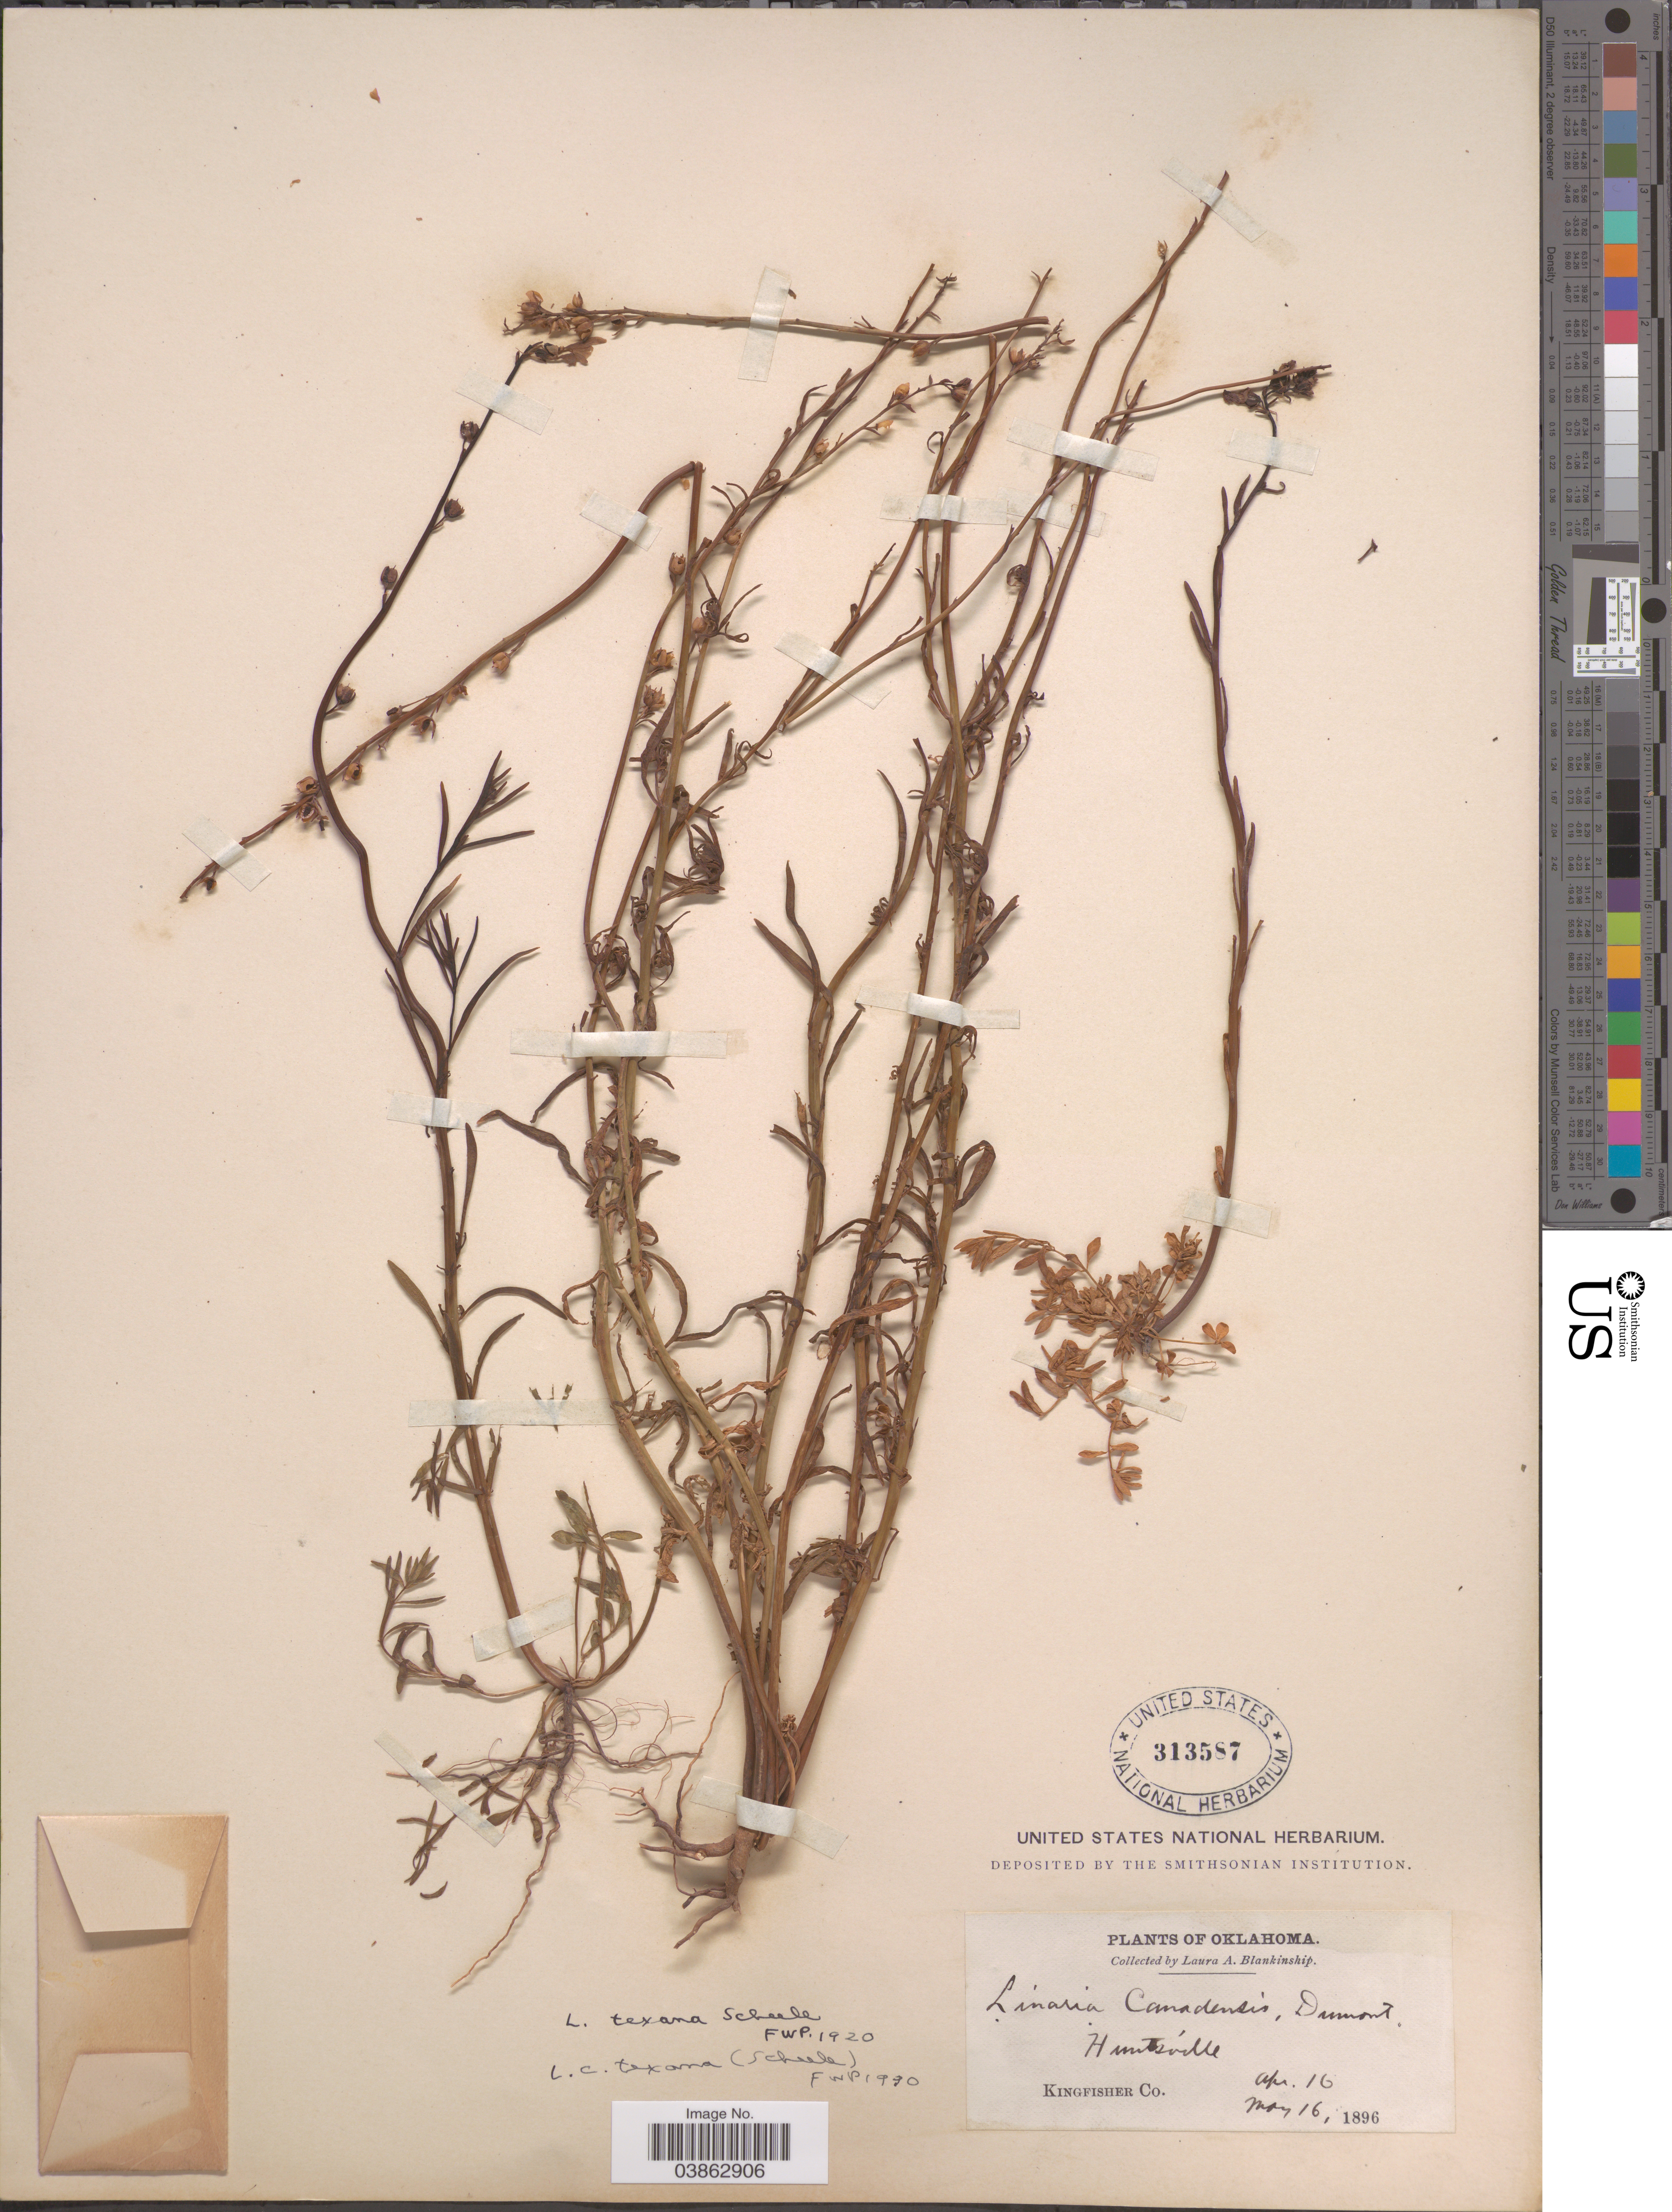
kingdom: Plantae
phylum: Tracheophyta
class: Magnoliopsida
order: Lamiales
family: Plantaginaceae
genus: Linaria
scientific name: Linaria texana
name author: Scheele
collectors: L. A. Blankinship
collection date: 1896-04-16/1896-05-16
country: United States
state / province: Oklahoma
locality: Huntsville. Kingfisher Co.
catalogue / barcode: US 313587